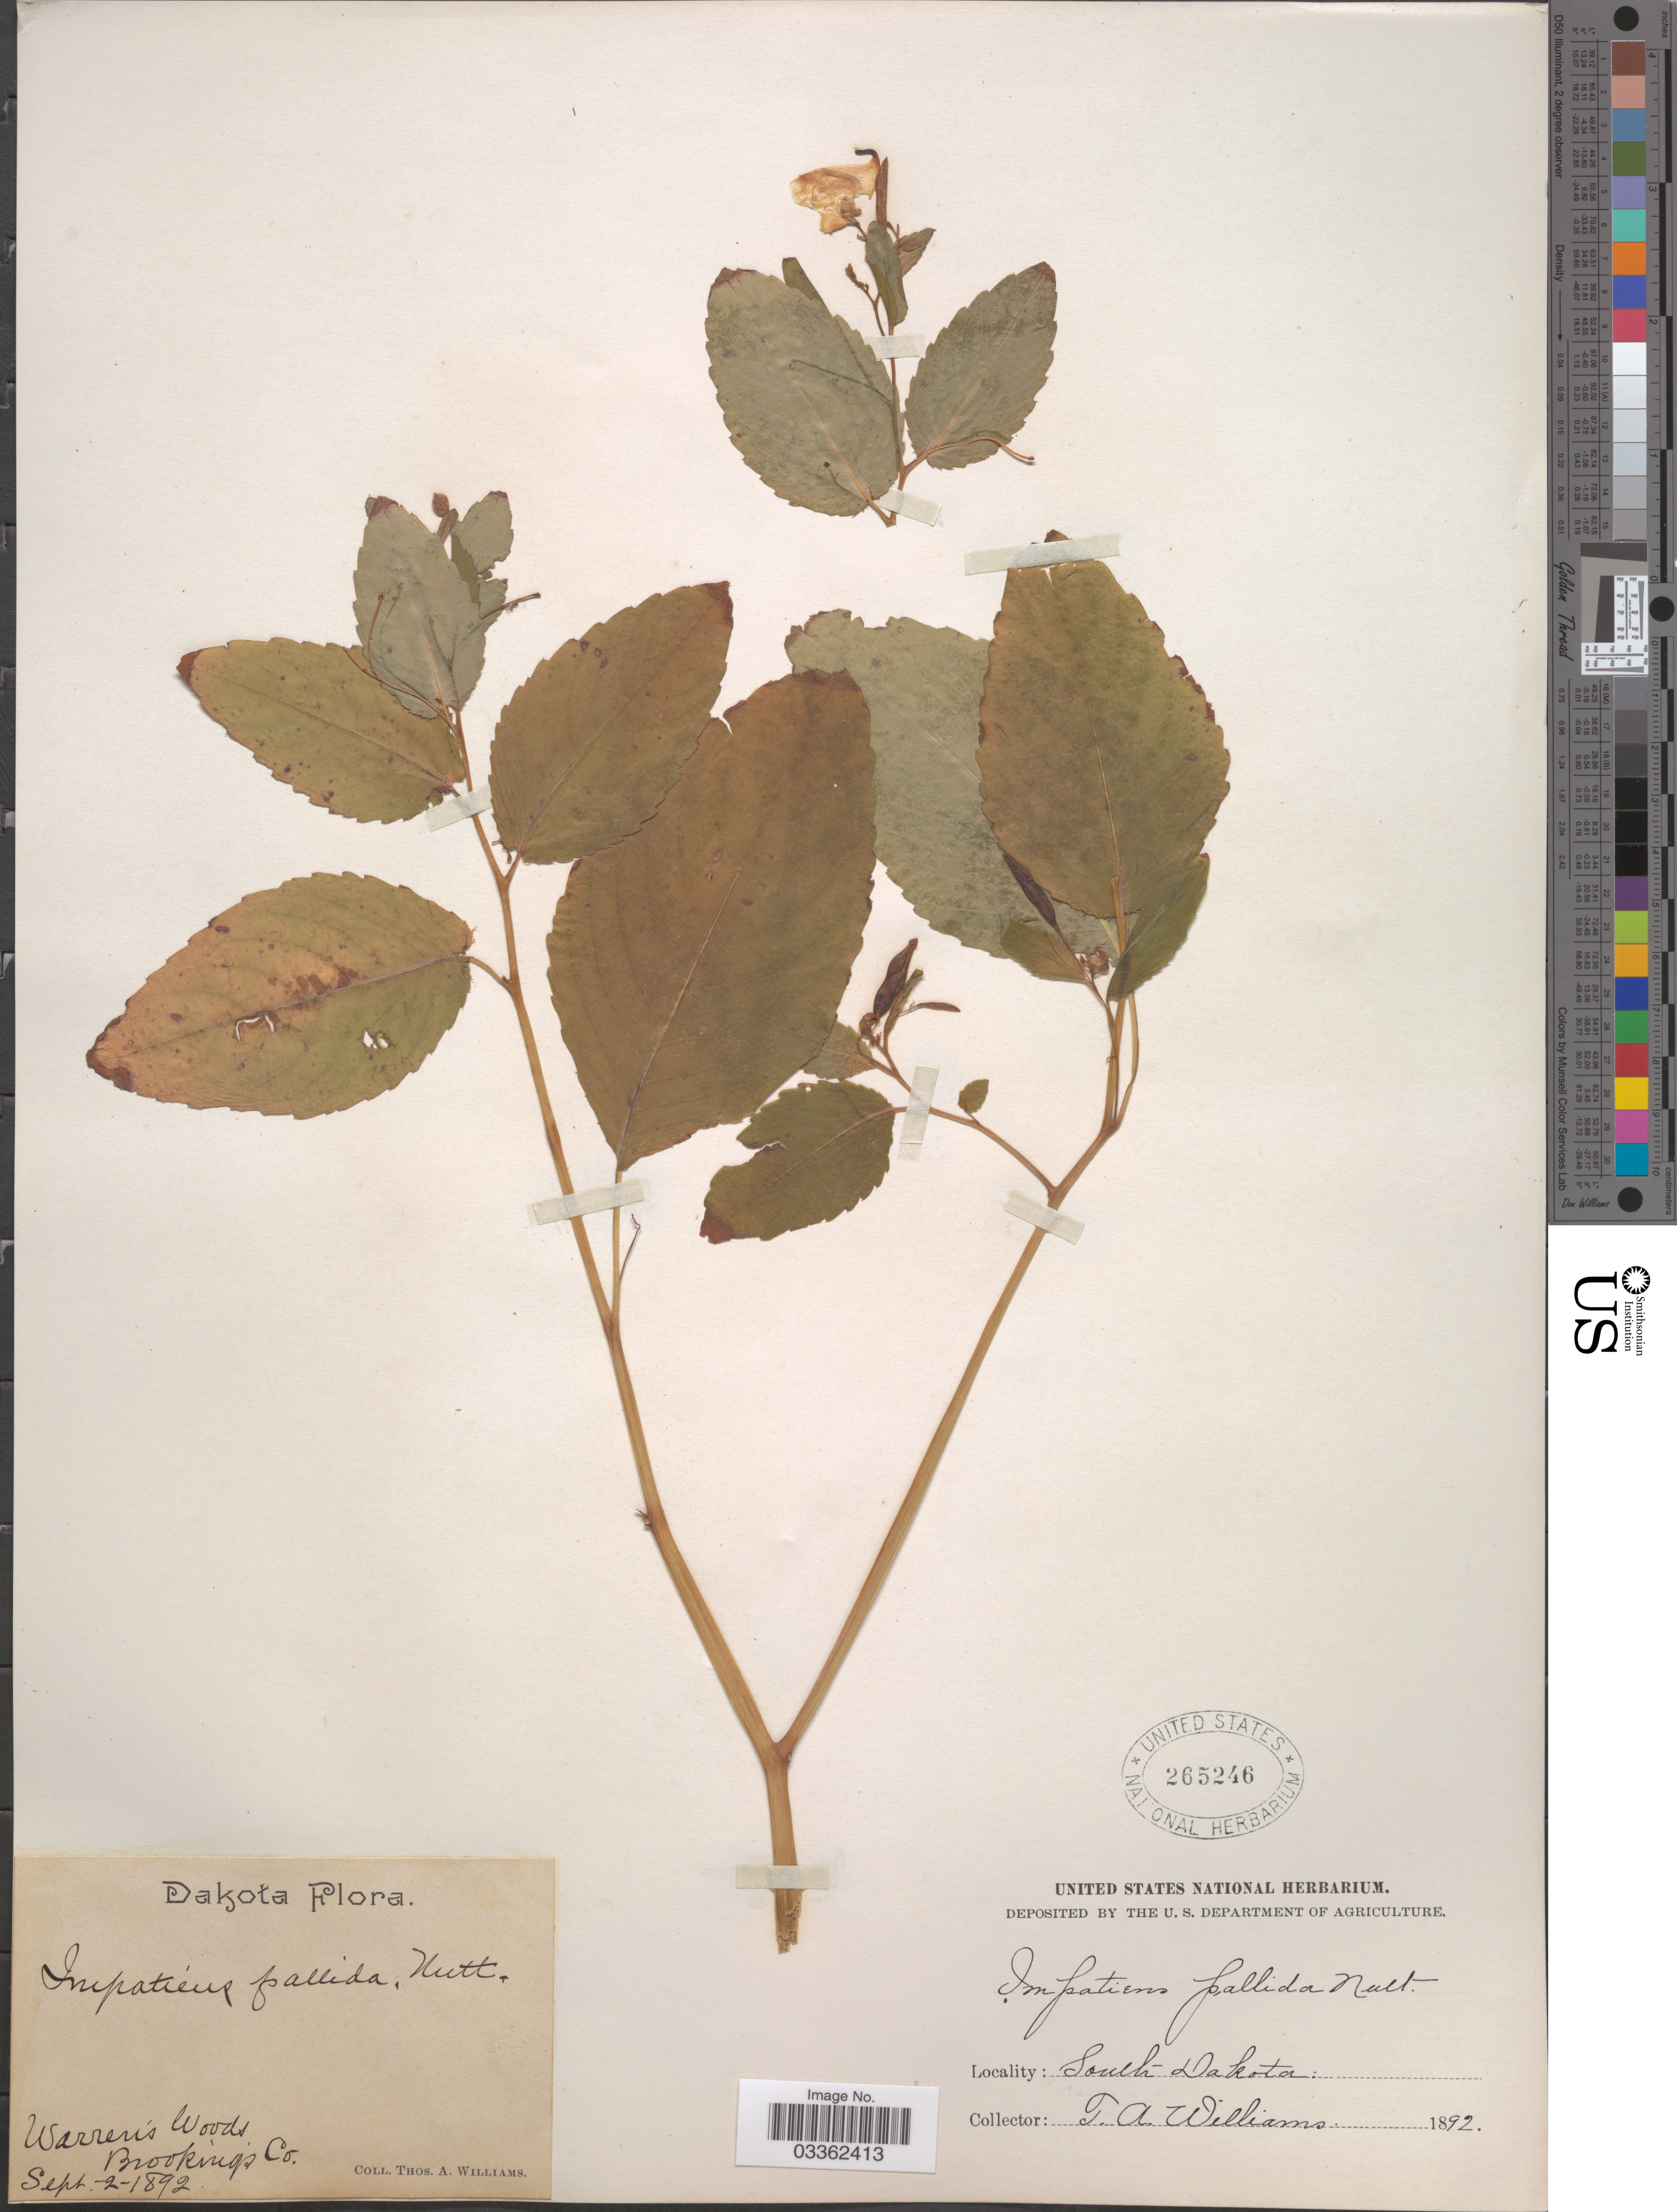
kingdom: Plantae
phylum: Tracheophyta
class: Magnoliopsida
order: Ericales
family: Balsaminaceae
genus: Impatiens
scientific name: Impatiens pallida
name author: Nutt.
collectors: T. Williams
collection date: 1892-09-02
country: United States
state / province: South Dakota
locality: Warren's Woods, Brookings Co.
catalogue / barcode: US 265246